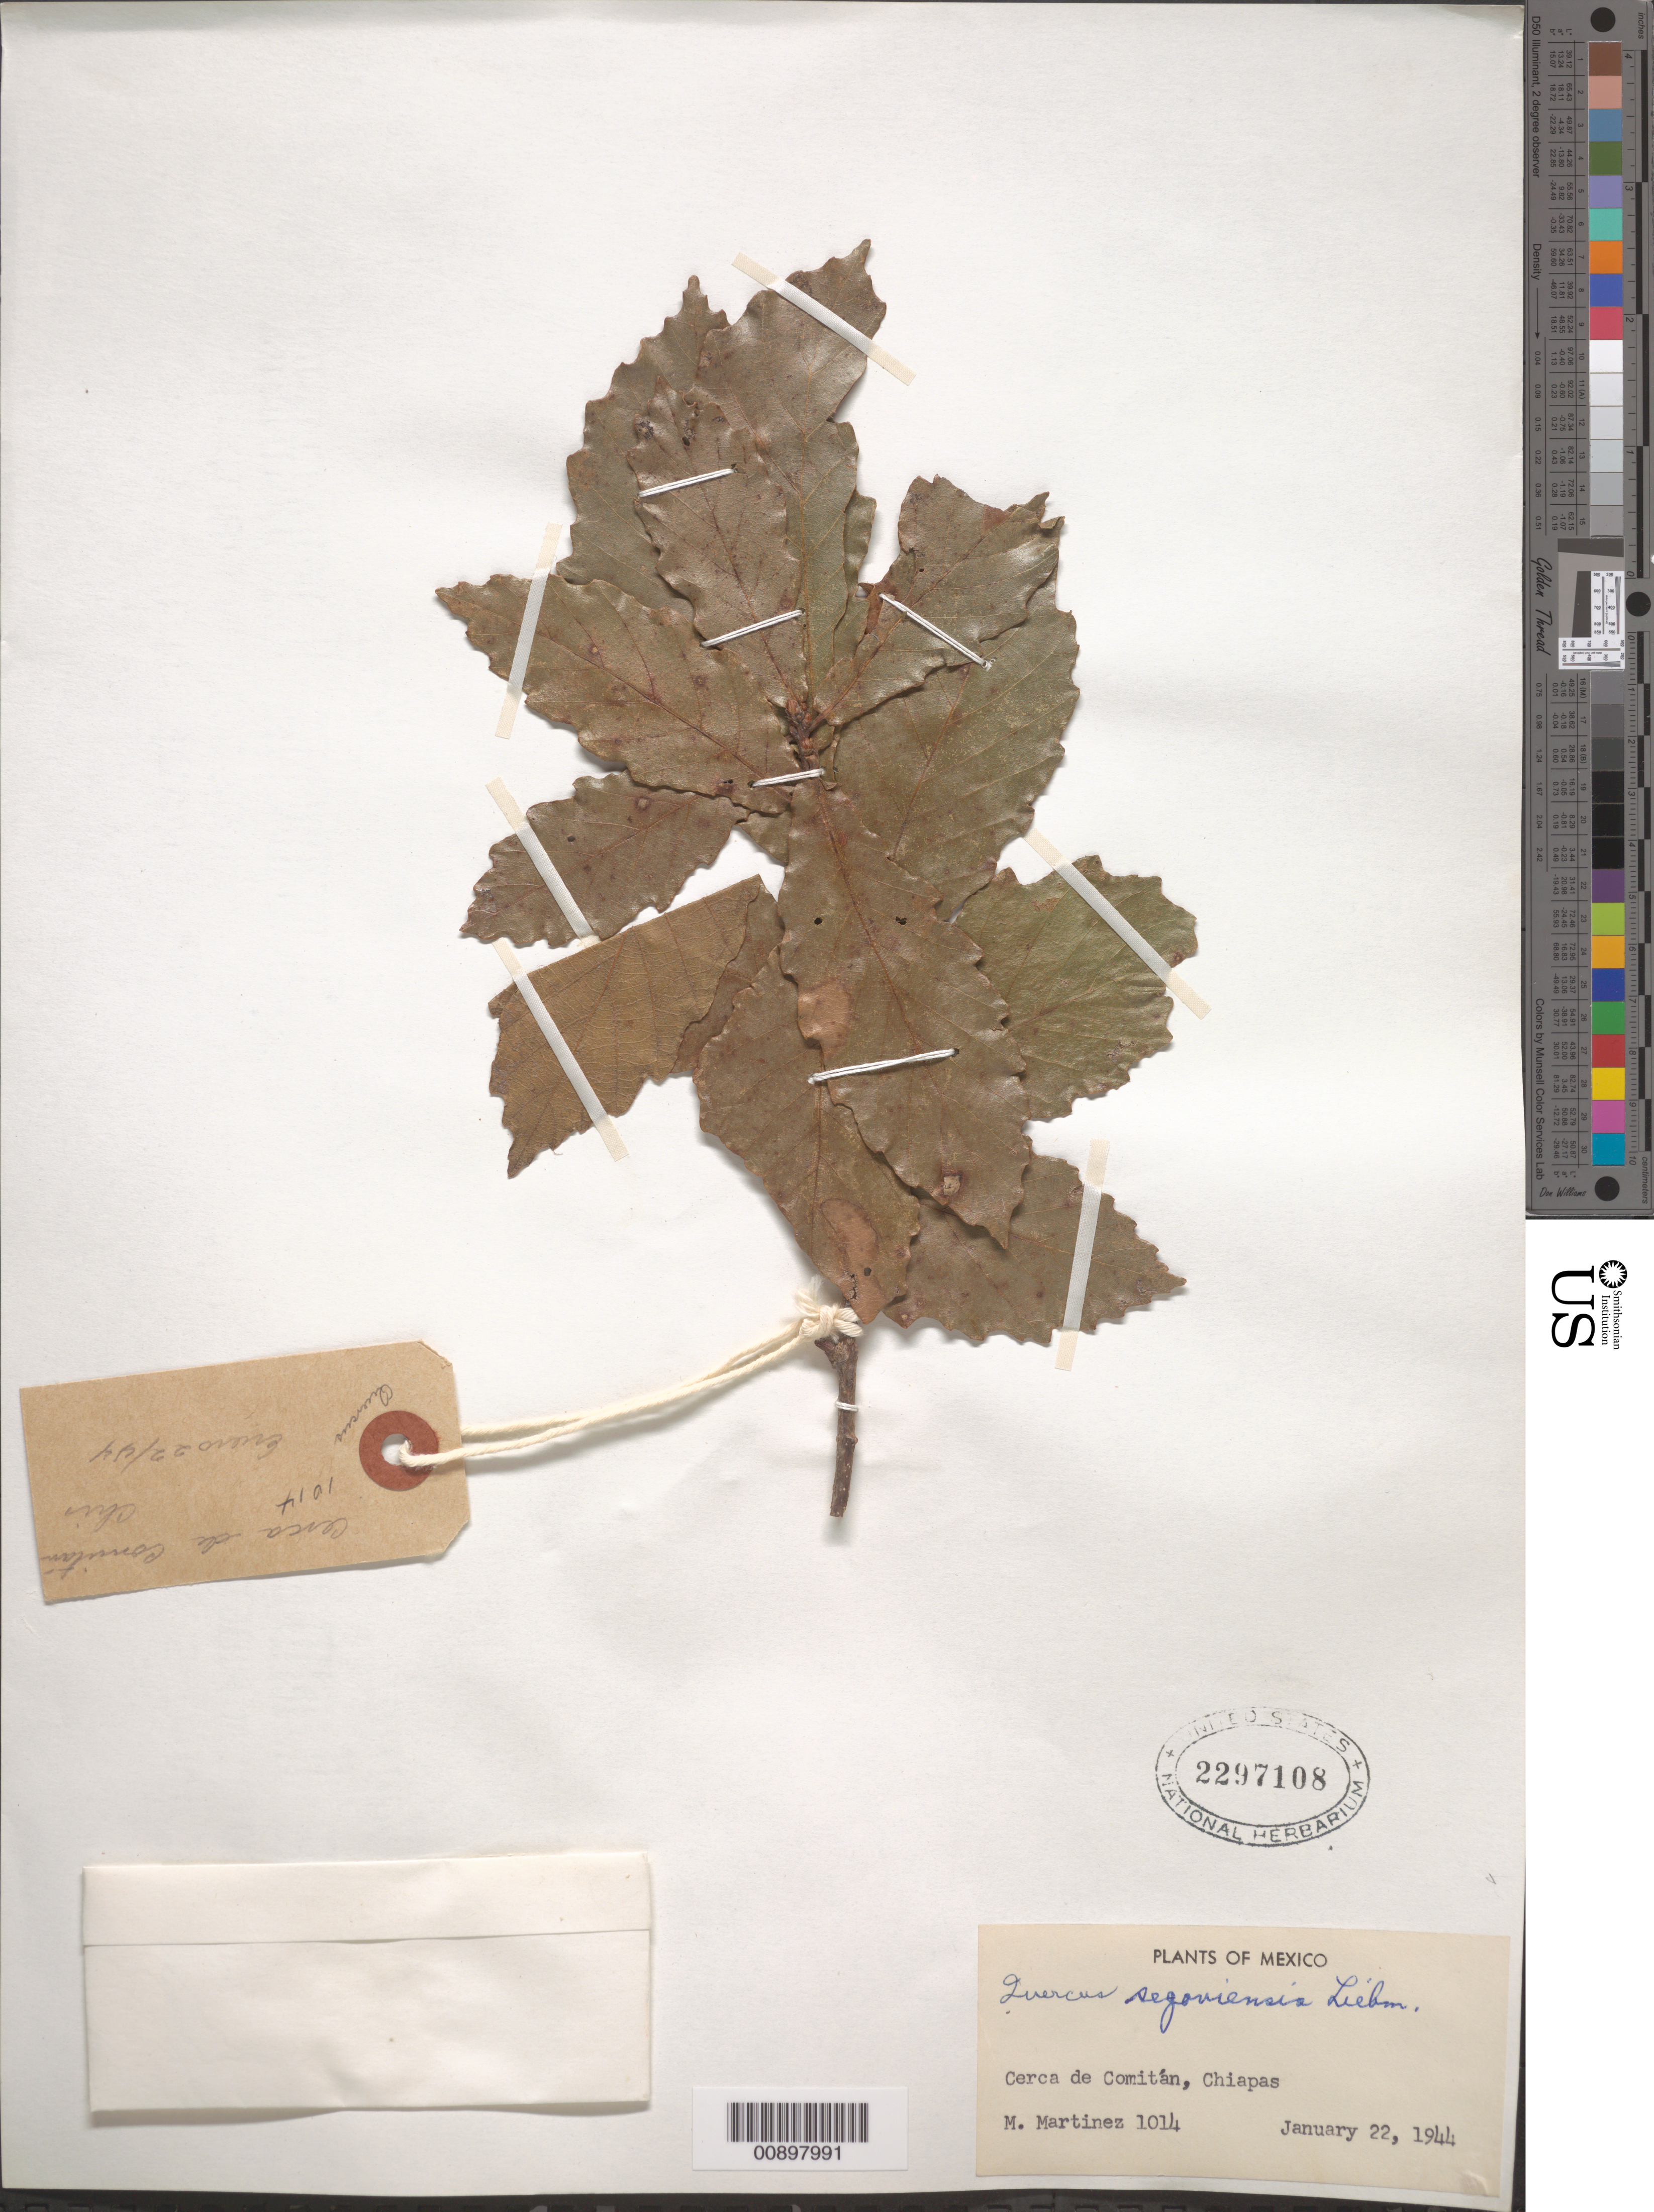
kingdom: Plantae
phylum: Tracheophyta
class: Magnoliopsida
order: Fagales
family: Fagaceae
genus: Quercus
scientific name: Quercus segoviensis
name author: Liebm.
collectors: M. Martinez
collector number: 1014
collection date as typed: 22 Jan 1944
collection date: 1944-01-22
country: Mexico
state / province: Chiapas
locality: Cerca de Comitán, Chiapas.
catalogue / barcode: US 2297108